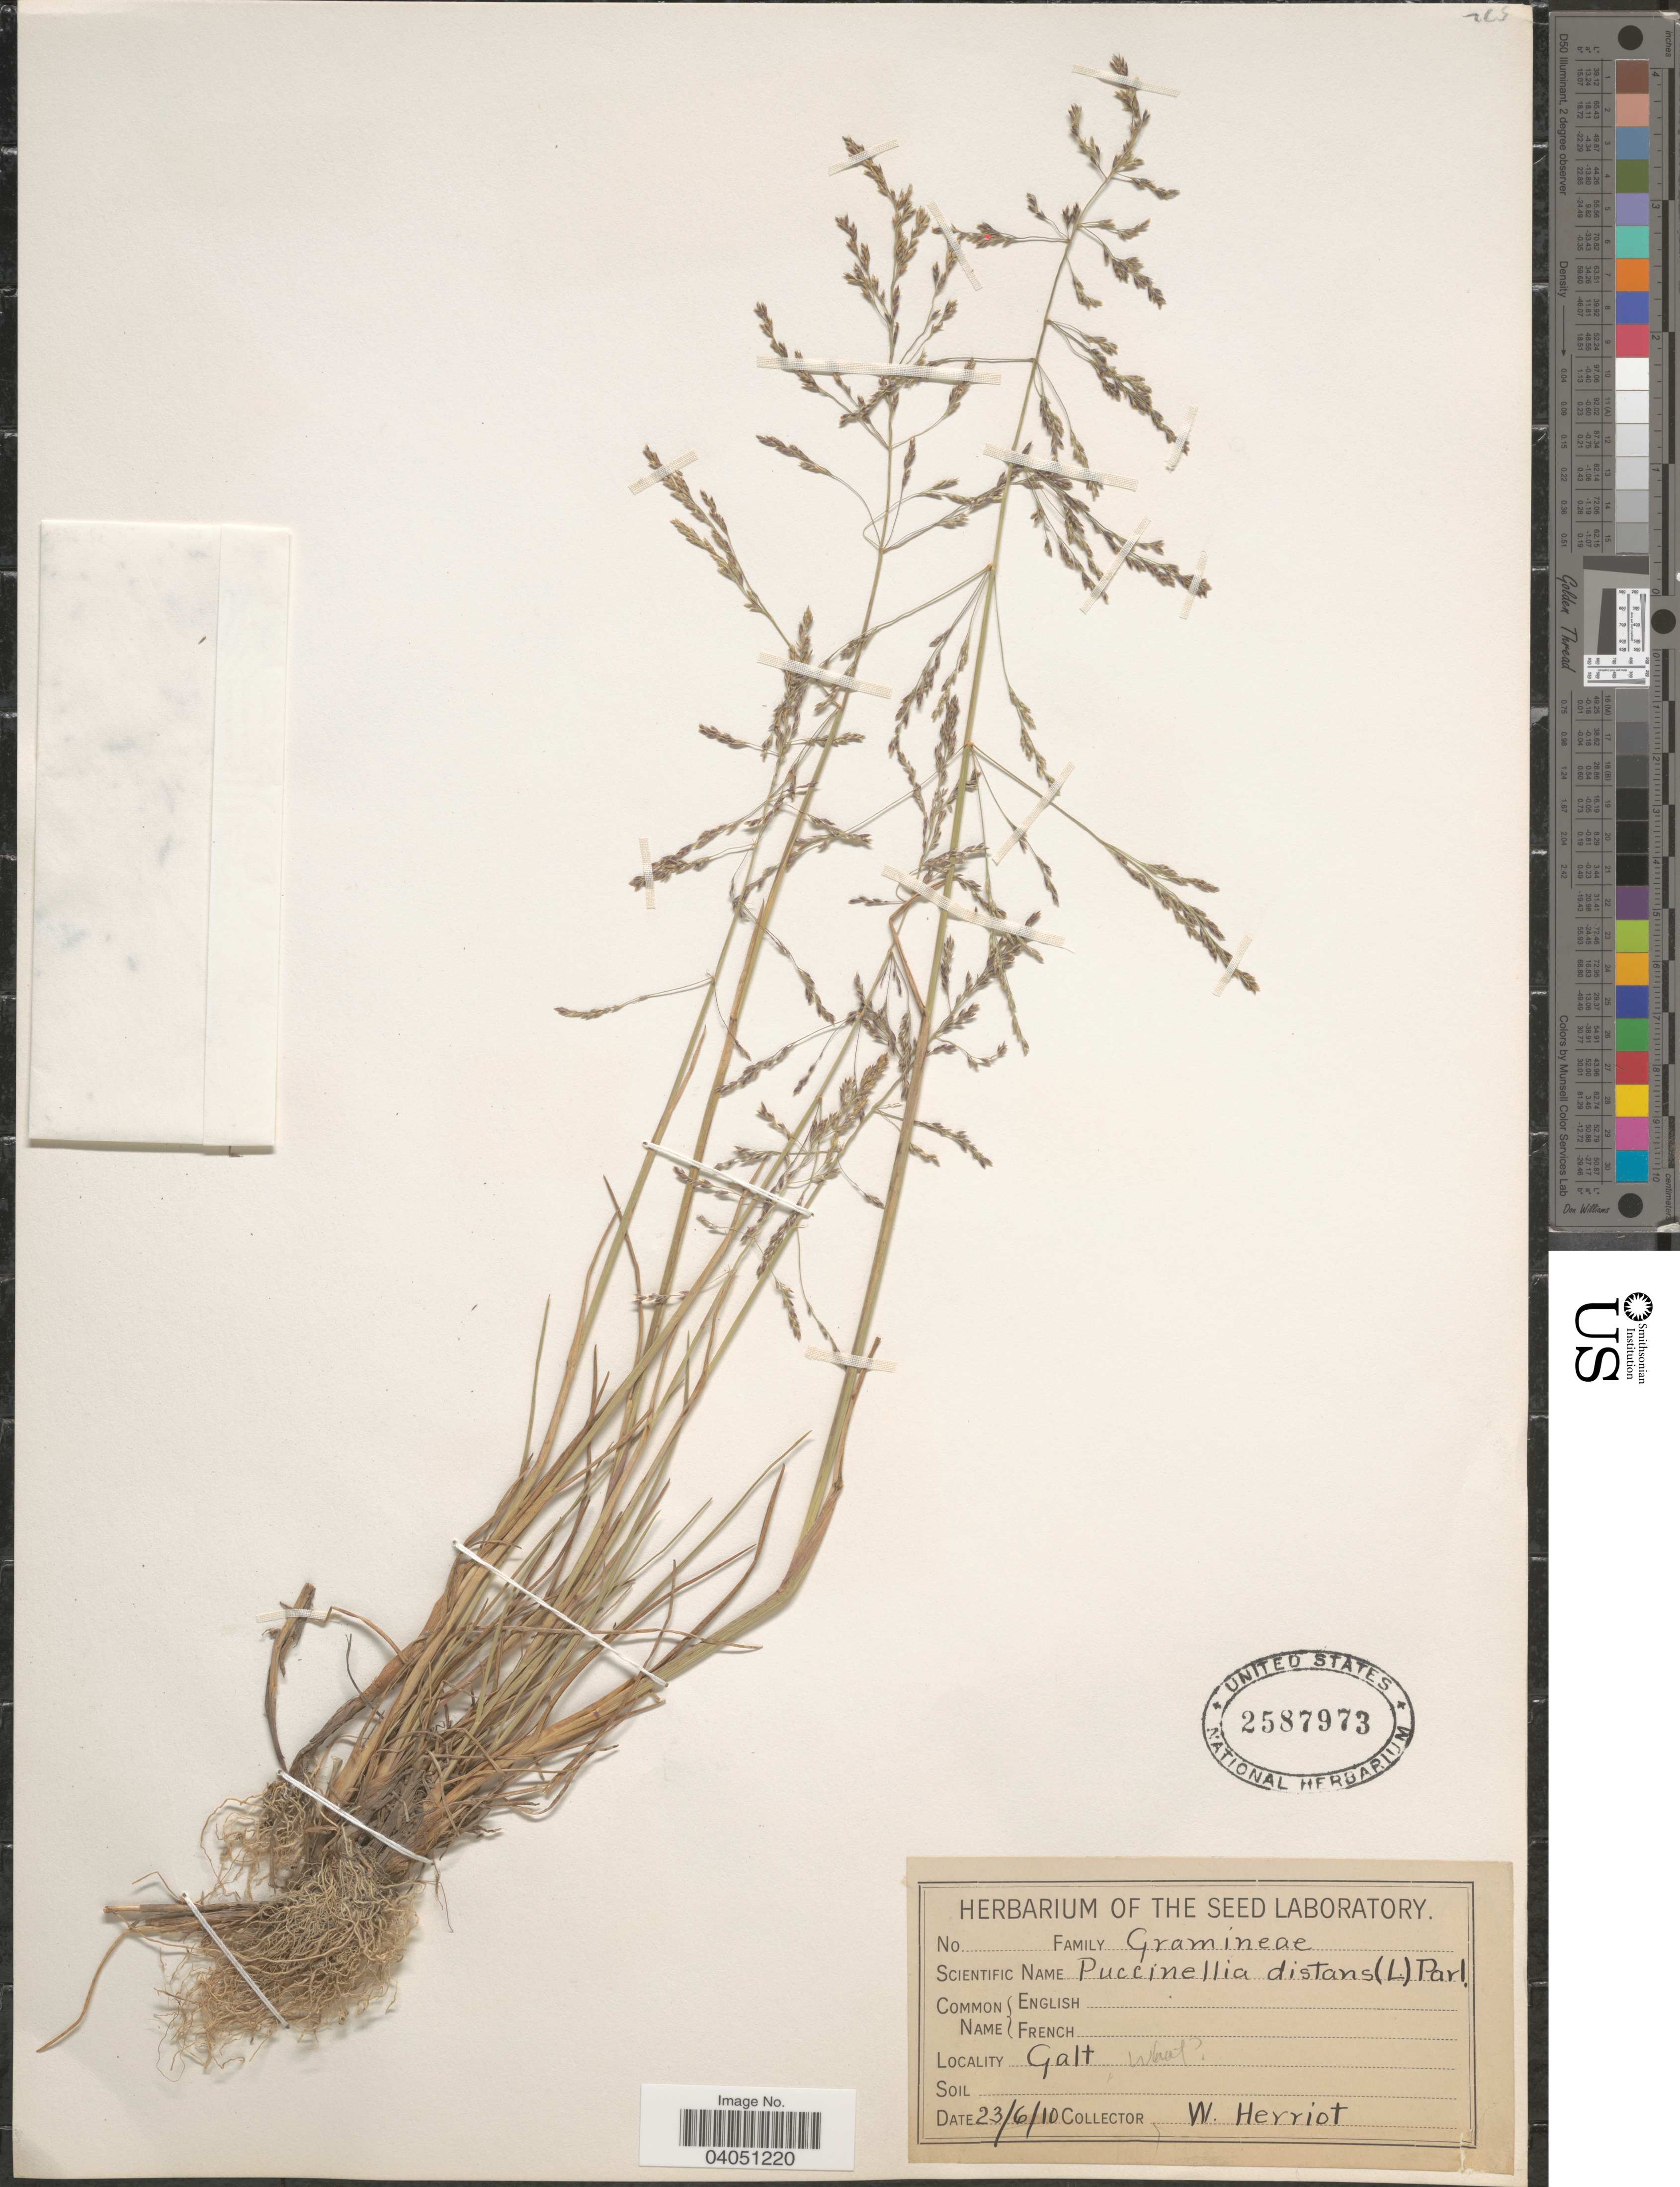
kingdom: Plantae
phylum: Tracheophyta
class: Liliopsida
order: Poales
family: Poaceae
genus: Puccinellia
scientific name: Puccinellia distans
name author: (Jacq.) Parl.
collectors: W. Herriot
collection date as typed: Transcribed d/m/y: 23/6/10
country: Canada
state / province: Ontario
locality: Galt.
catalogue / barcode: US 2587973